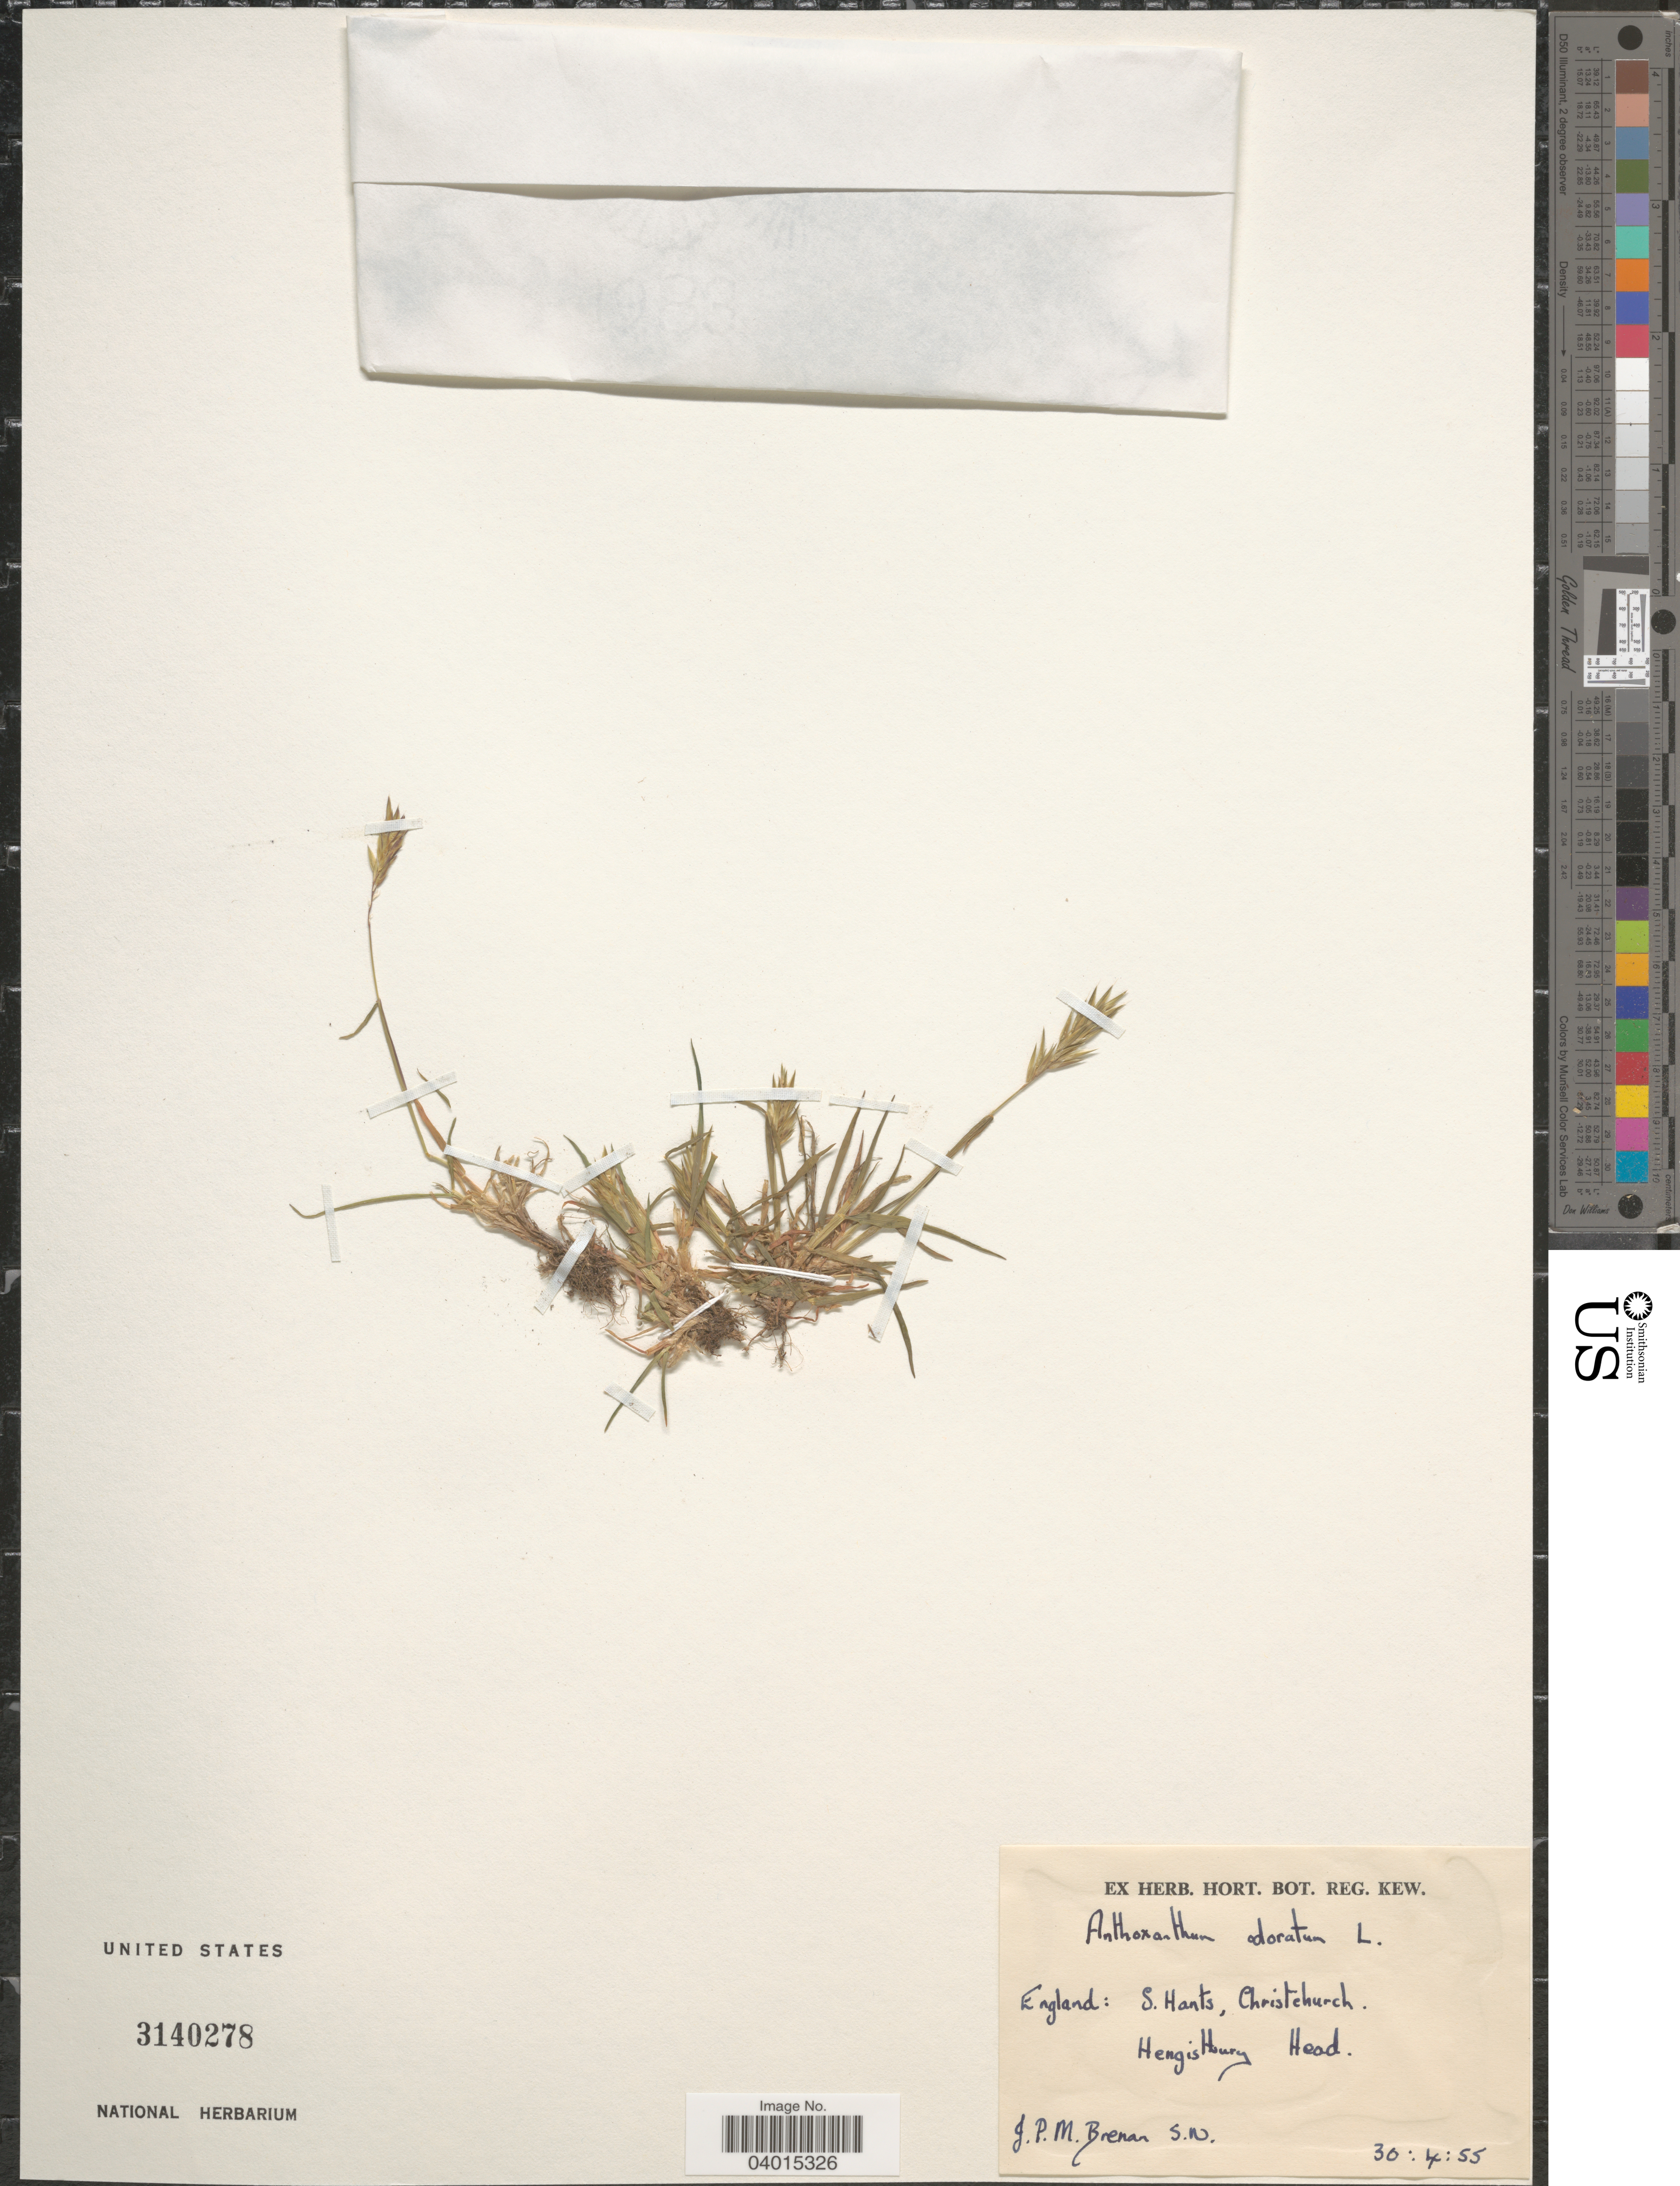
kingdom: Plantae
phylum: Tracheophyta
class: Liliopsida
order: Poales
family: Poaceae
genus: Anthoxanthum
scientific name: Anthoxanthum odoratum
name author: L.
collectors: J. Brenan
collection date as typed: Transcribed d/m/y: 30/4/55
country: United Kingdom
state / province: England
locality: S.Hants, Christchurch. Hengistburg Head.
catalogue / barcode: US 3140278